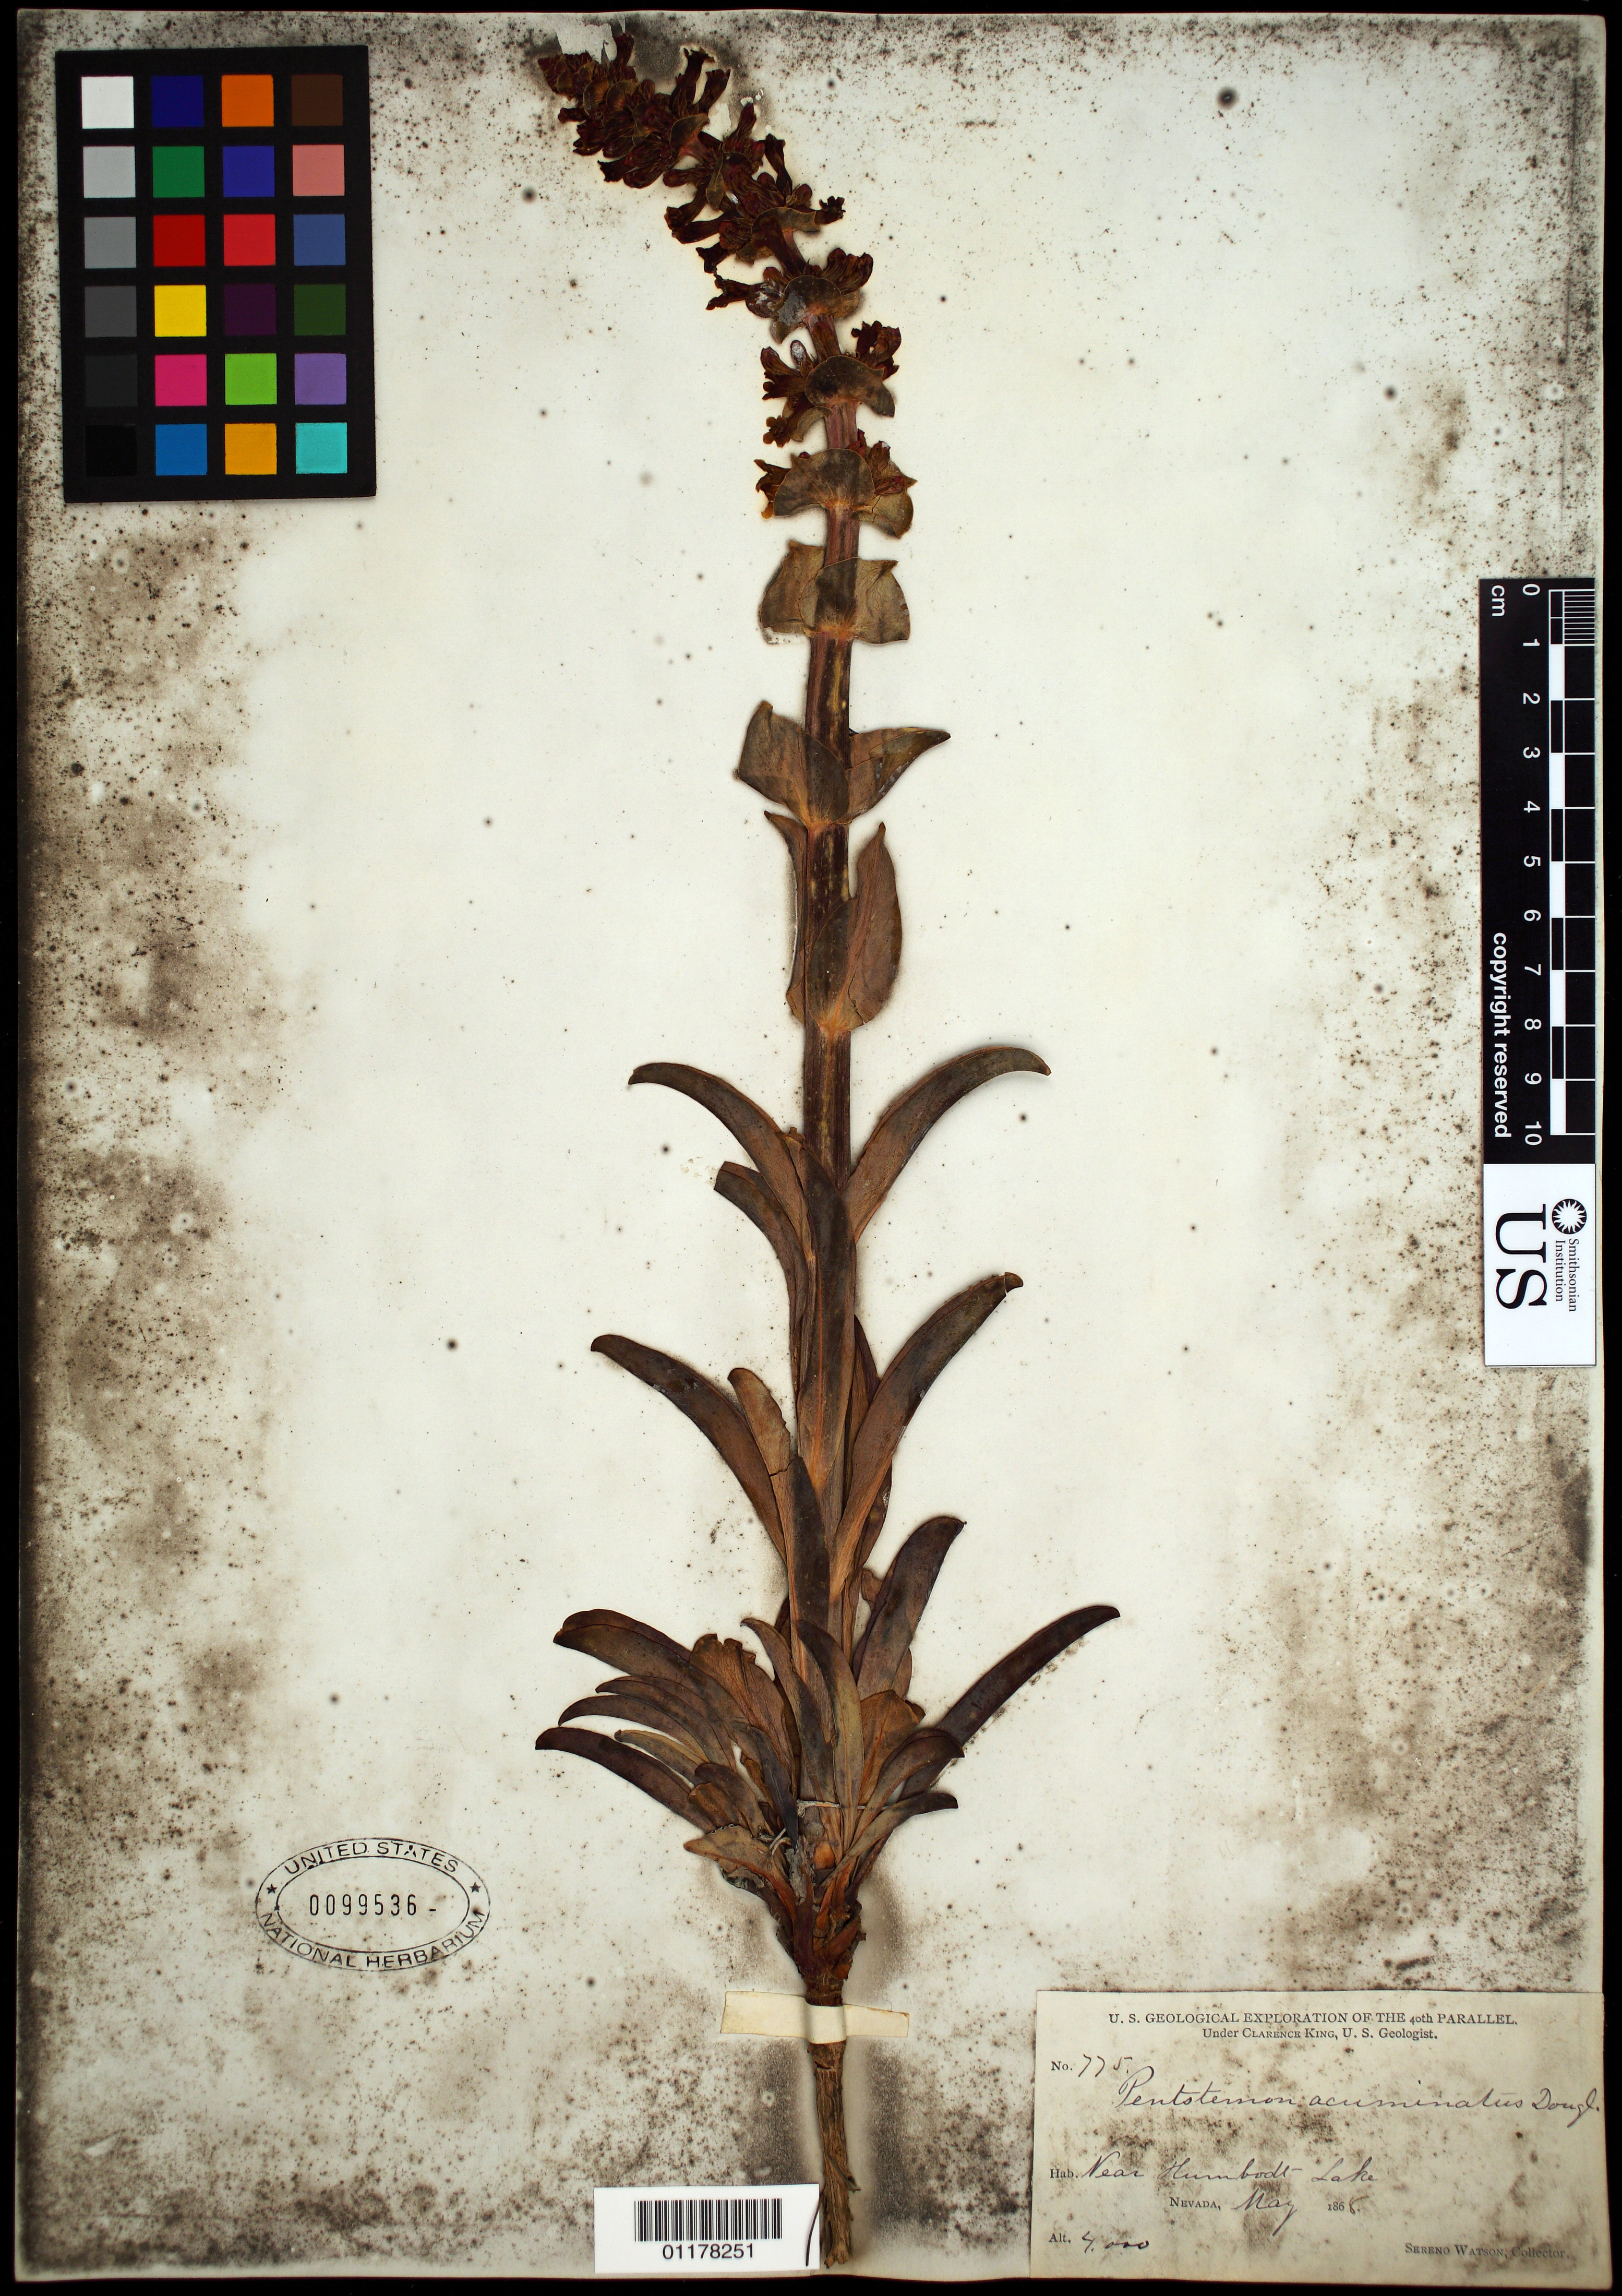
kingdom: Plantae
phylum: Tracheophyta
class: Magnoliopsida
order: Lamiales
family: Plantaginaceae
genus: Penstemon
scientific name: Penstemon acuminatus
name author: Greene ex Lindl.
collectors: S. Watson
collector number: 775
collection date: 1868-05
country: United States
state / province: Nevada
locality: near Humboldt Lake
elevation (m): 1219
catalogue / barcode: US 99536